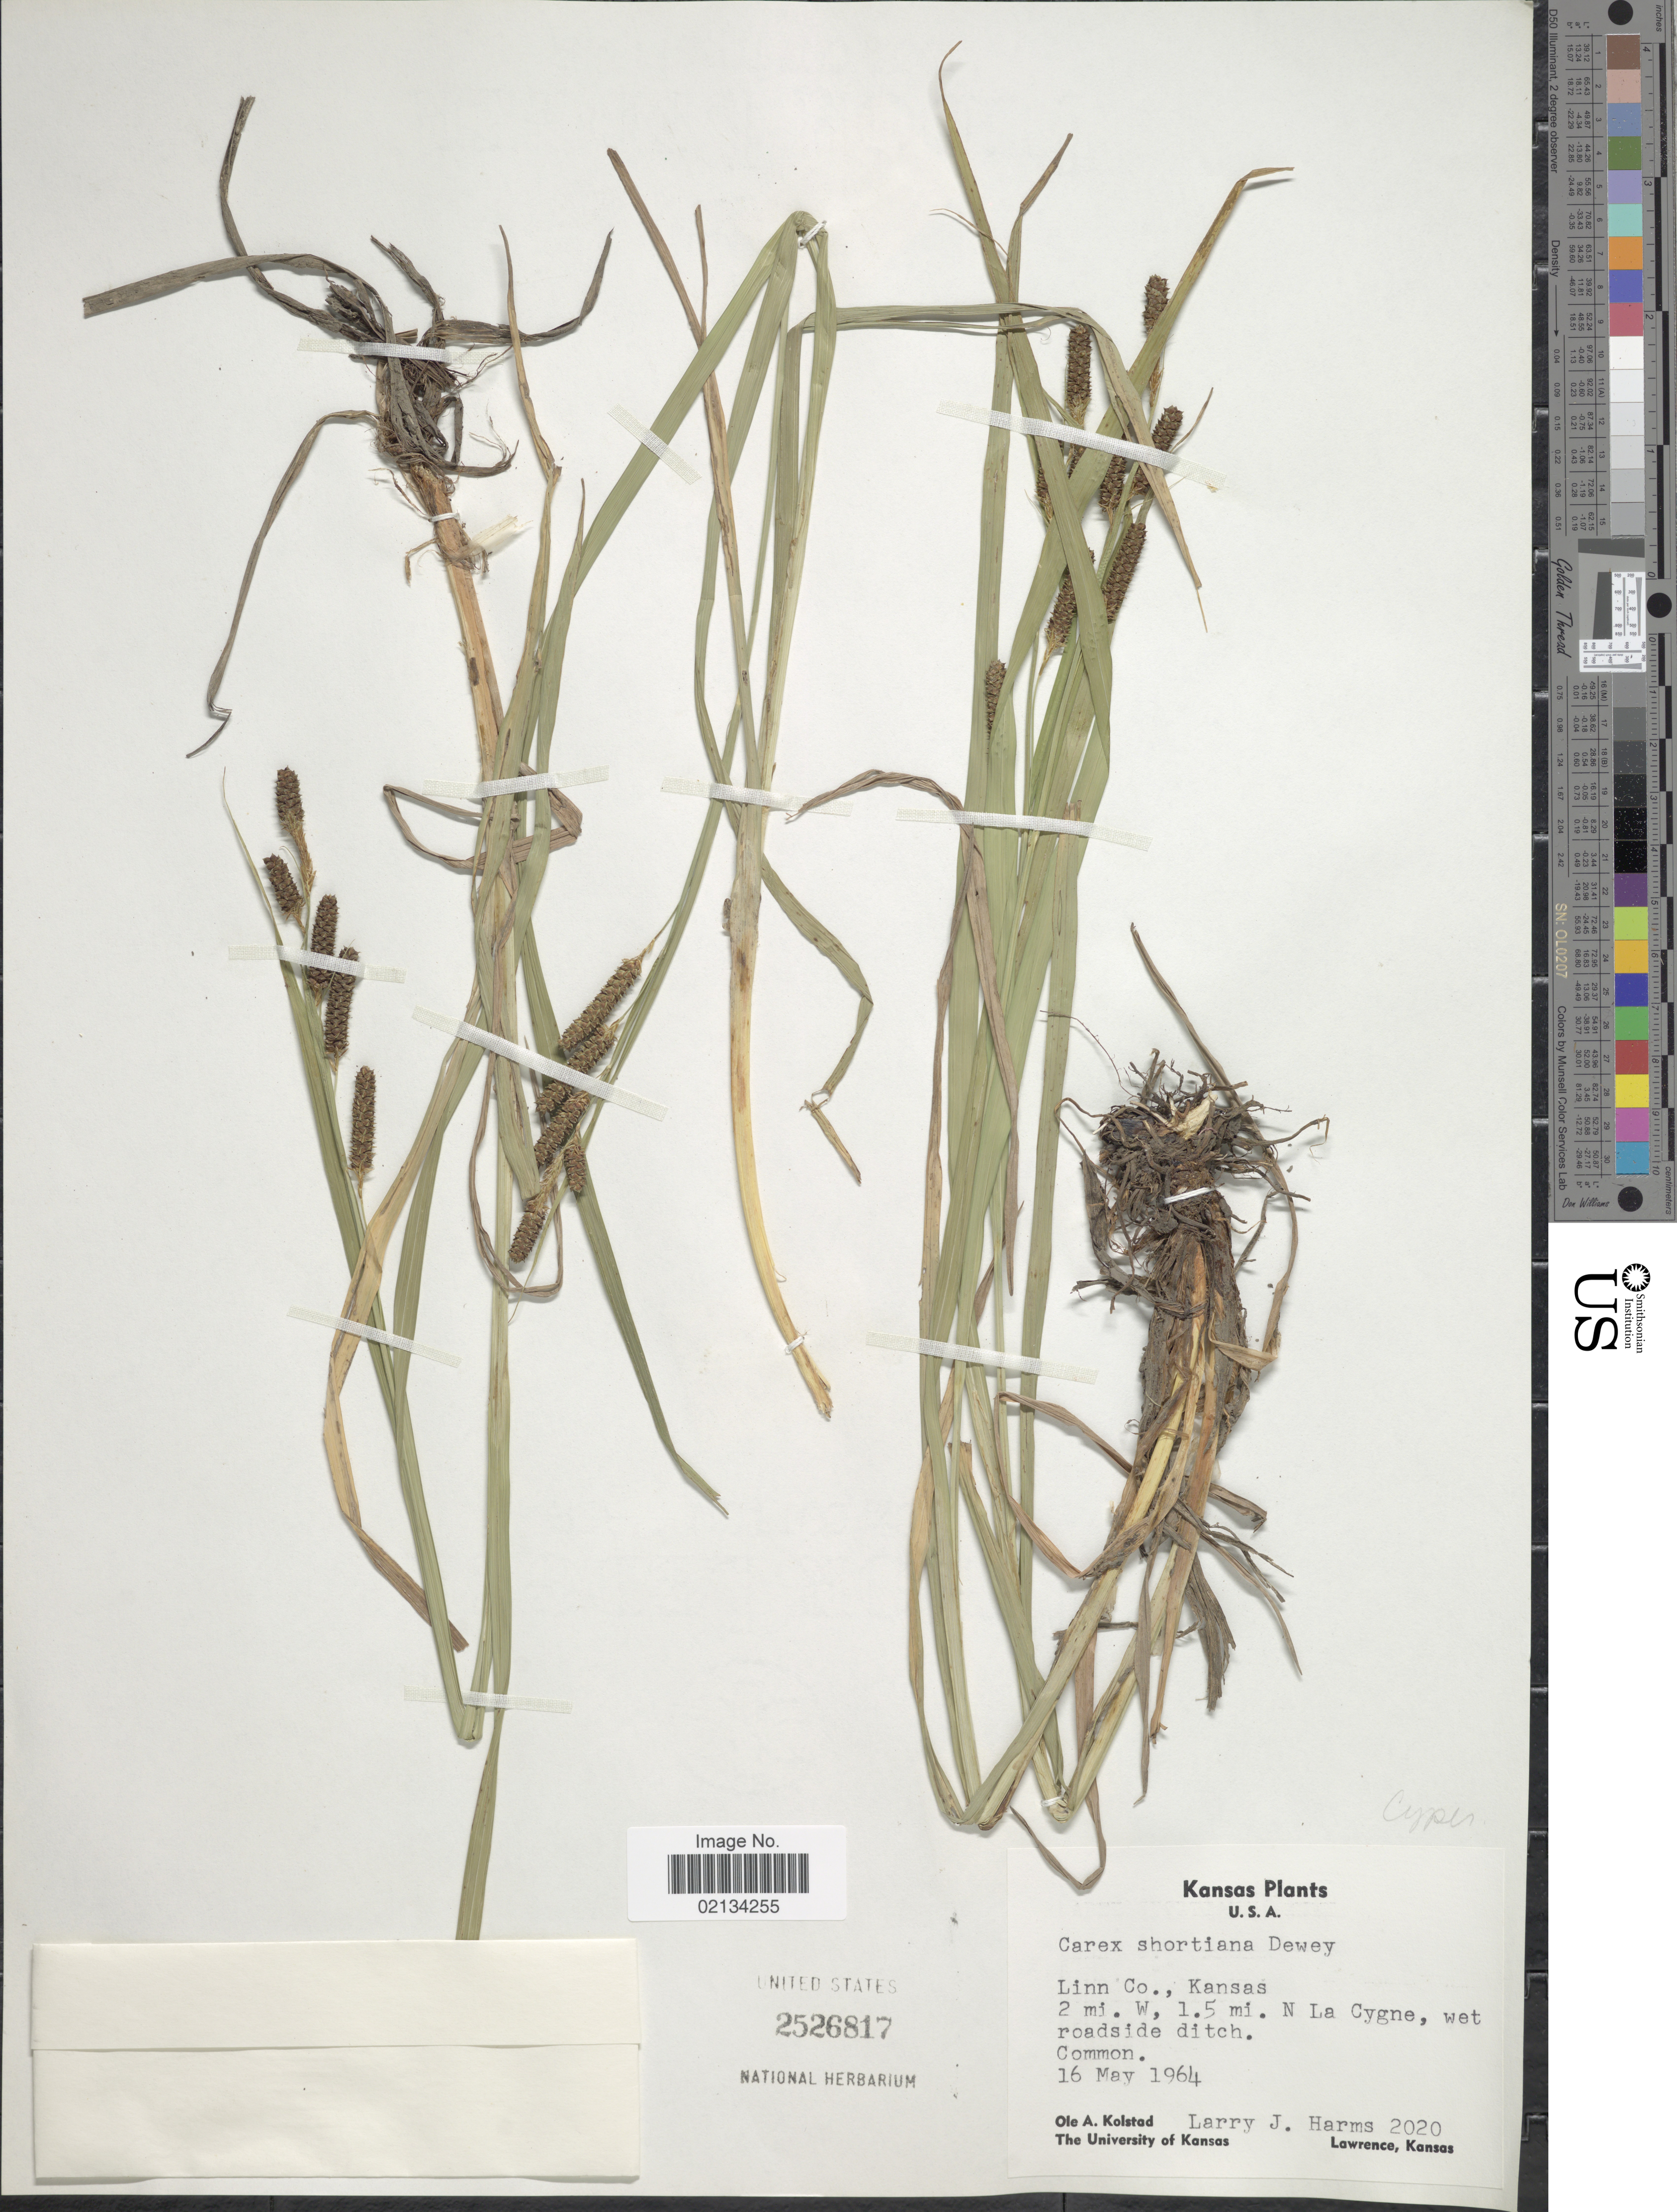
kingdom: Plantae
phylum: Tracheophyta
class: Liliopsida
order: Poales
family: Cyperaceae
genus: Carex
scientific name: Carex shortiana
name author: Dewey & Torr.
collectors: O. Kolstad & L. Harms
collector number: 2020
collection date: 1964-05-16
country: United States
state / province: Kansas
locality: Linn Co., 2 mi. W, 1.5 mi. N La Cygne, wet roadside ditch.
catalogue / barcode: US 2526817